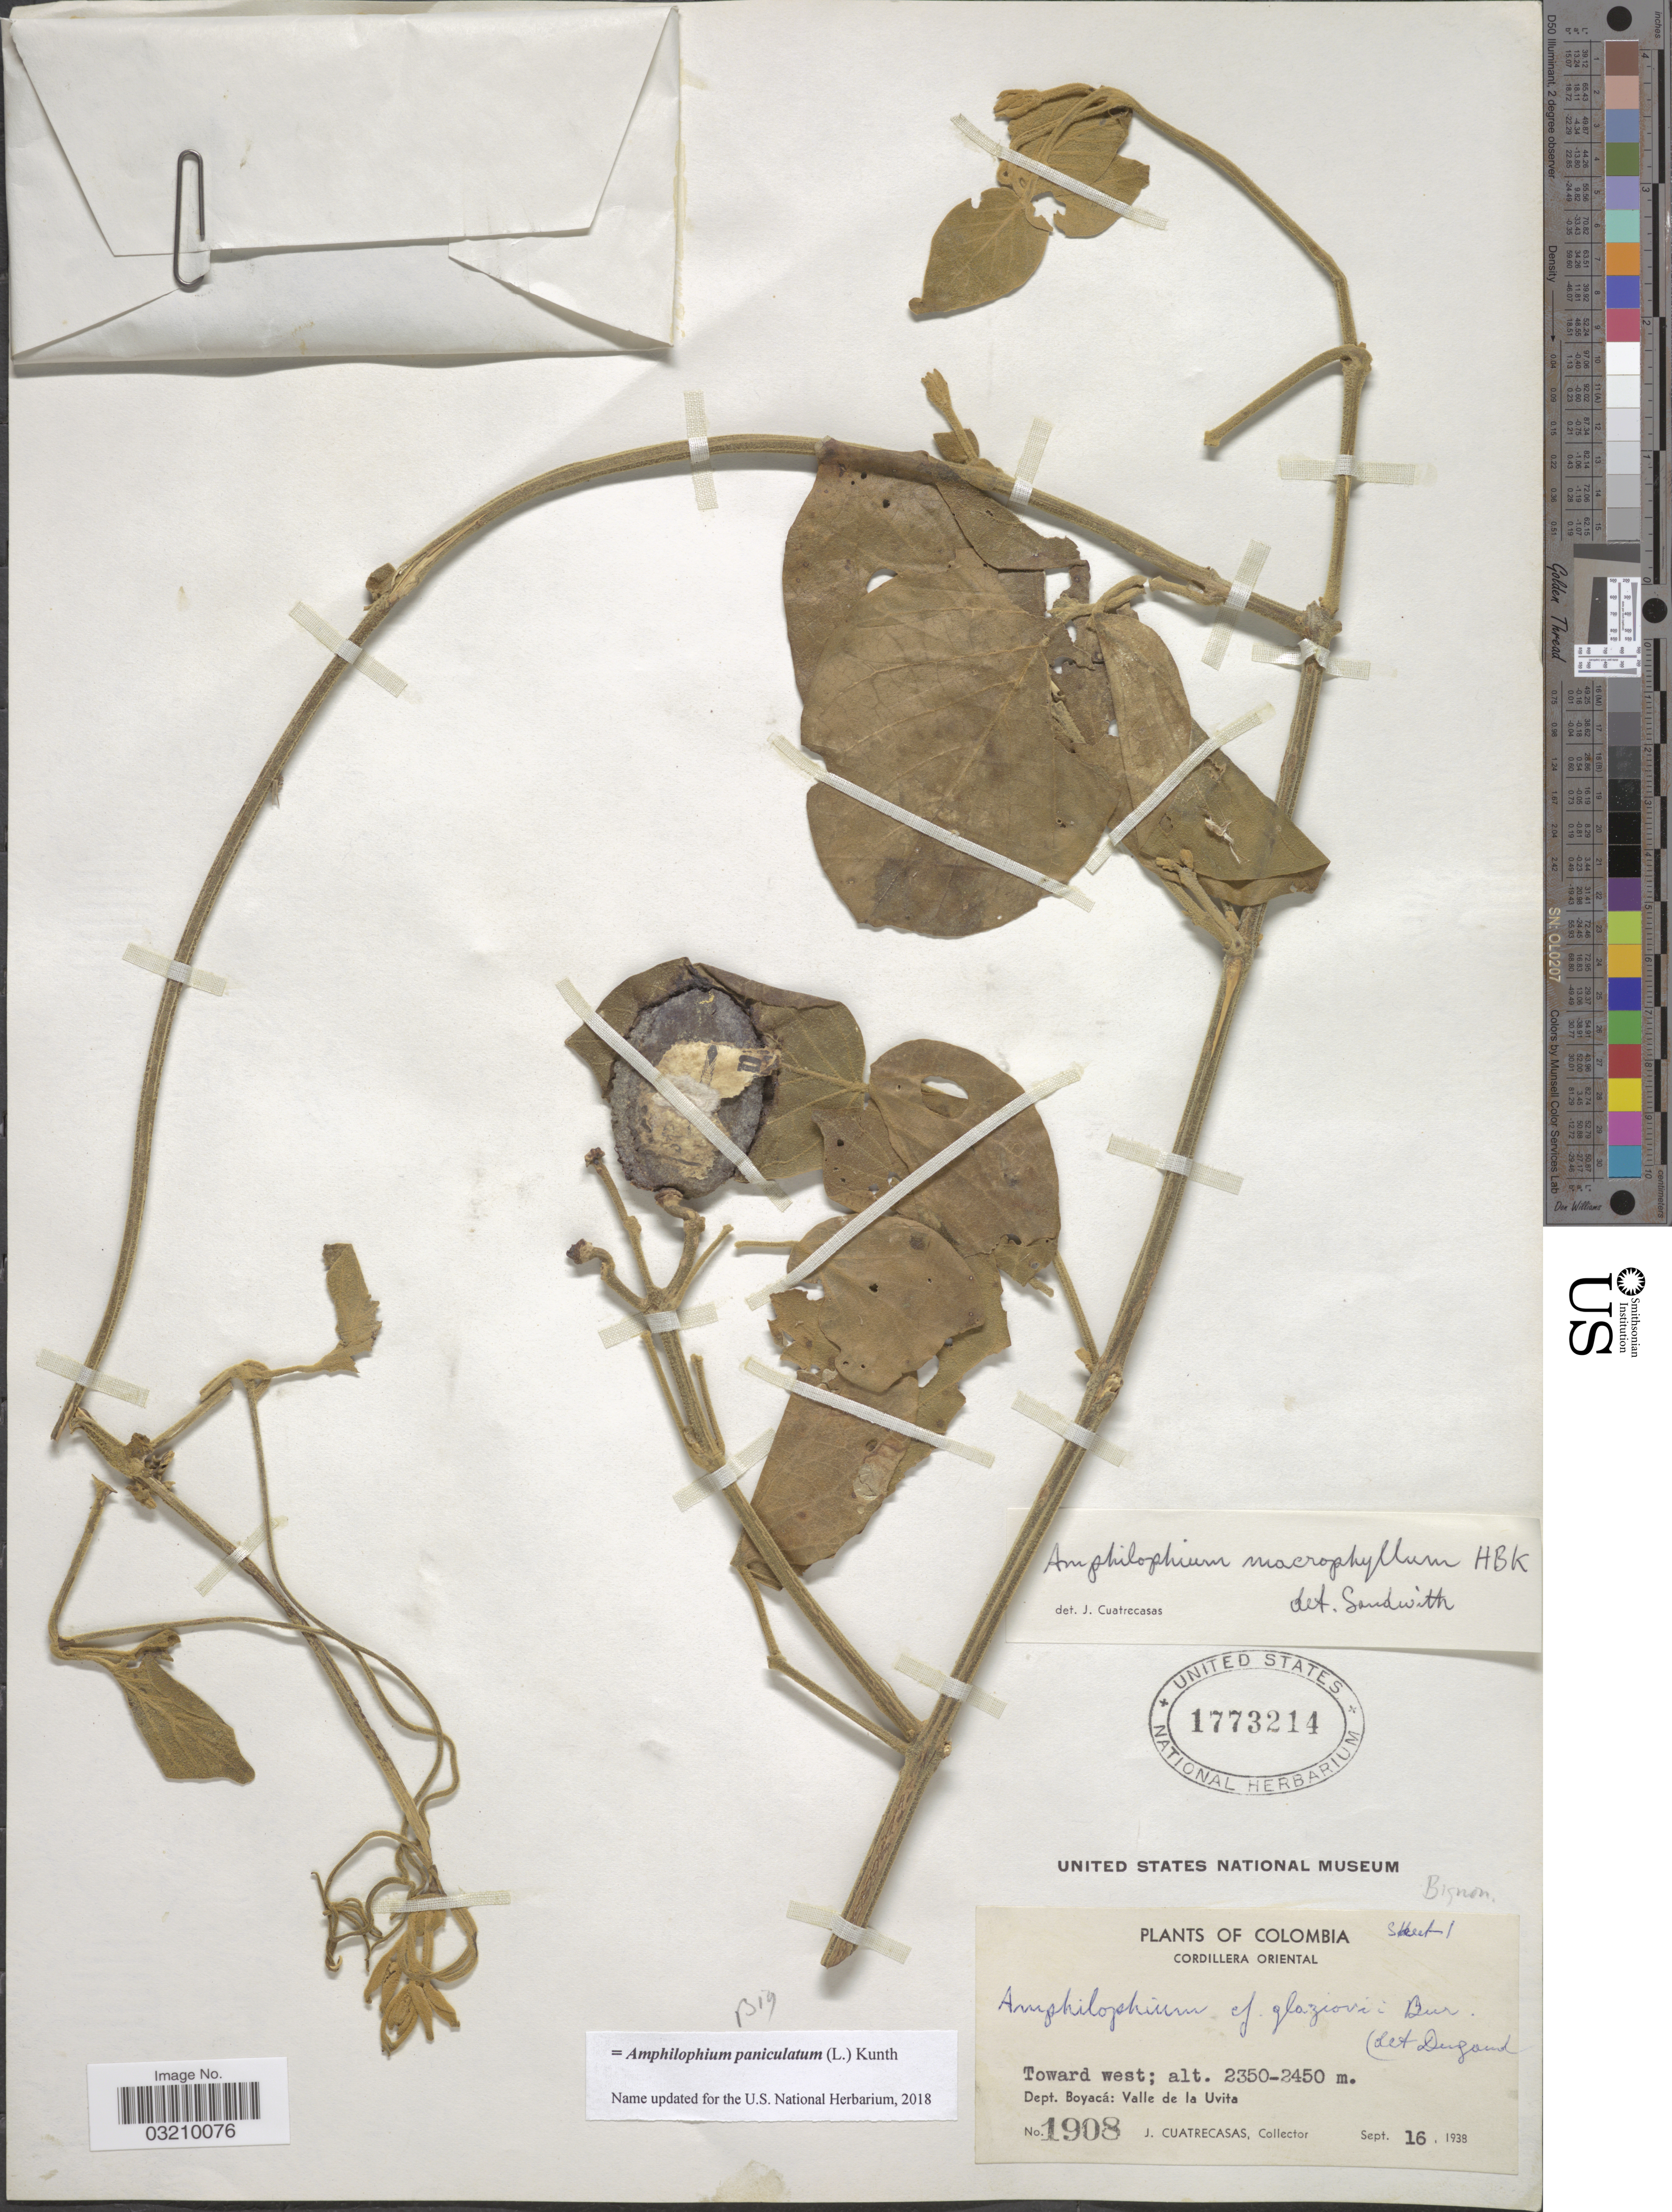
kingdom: Plantae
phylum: Tracheophyta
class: Magnoliopsida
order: Lamiales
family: Bignoniaceae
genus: Amphilophium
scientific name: Amphilophium paniculatum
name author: (L.) Kunth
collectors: J. Cuatrecasas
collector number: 1908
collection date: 1938-09-16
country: Colombia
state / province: Boyacá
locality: Cordillera Oriental. Toward west. Dept. Boyacá: Valle de la Uvita.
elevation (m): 2350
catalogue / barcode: US 1773214